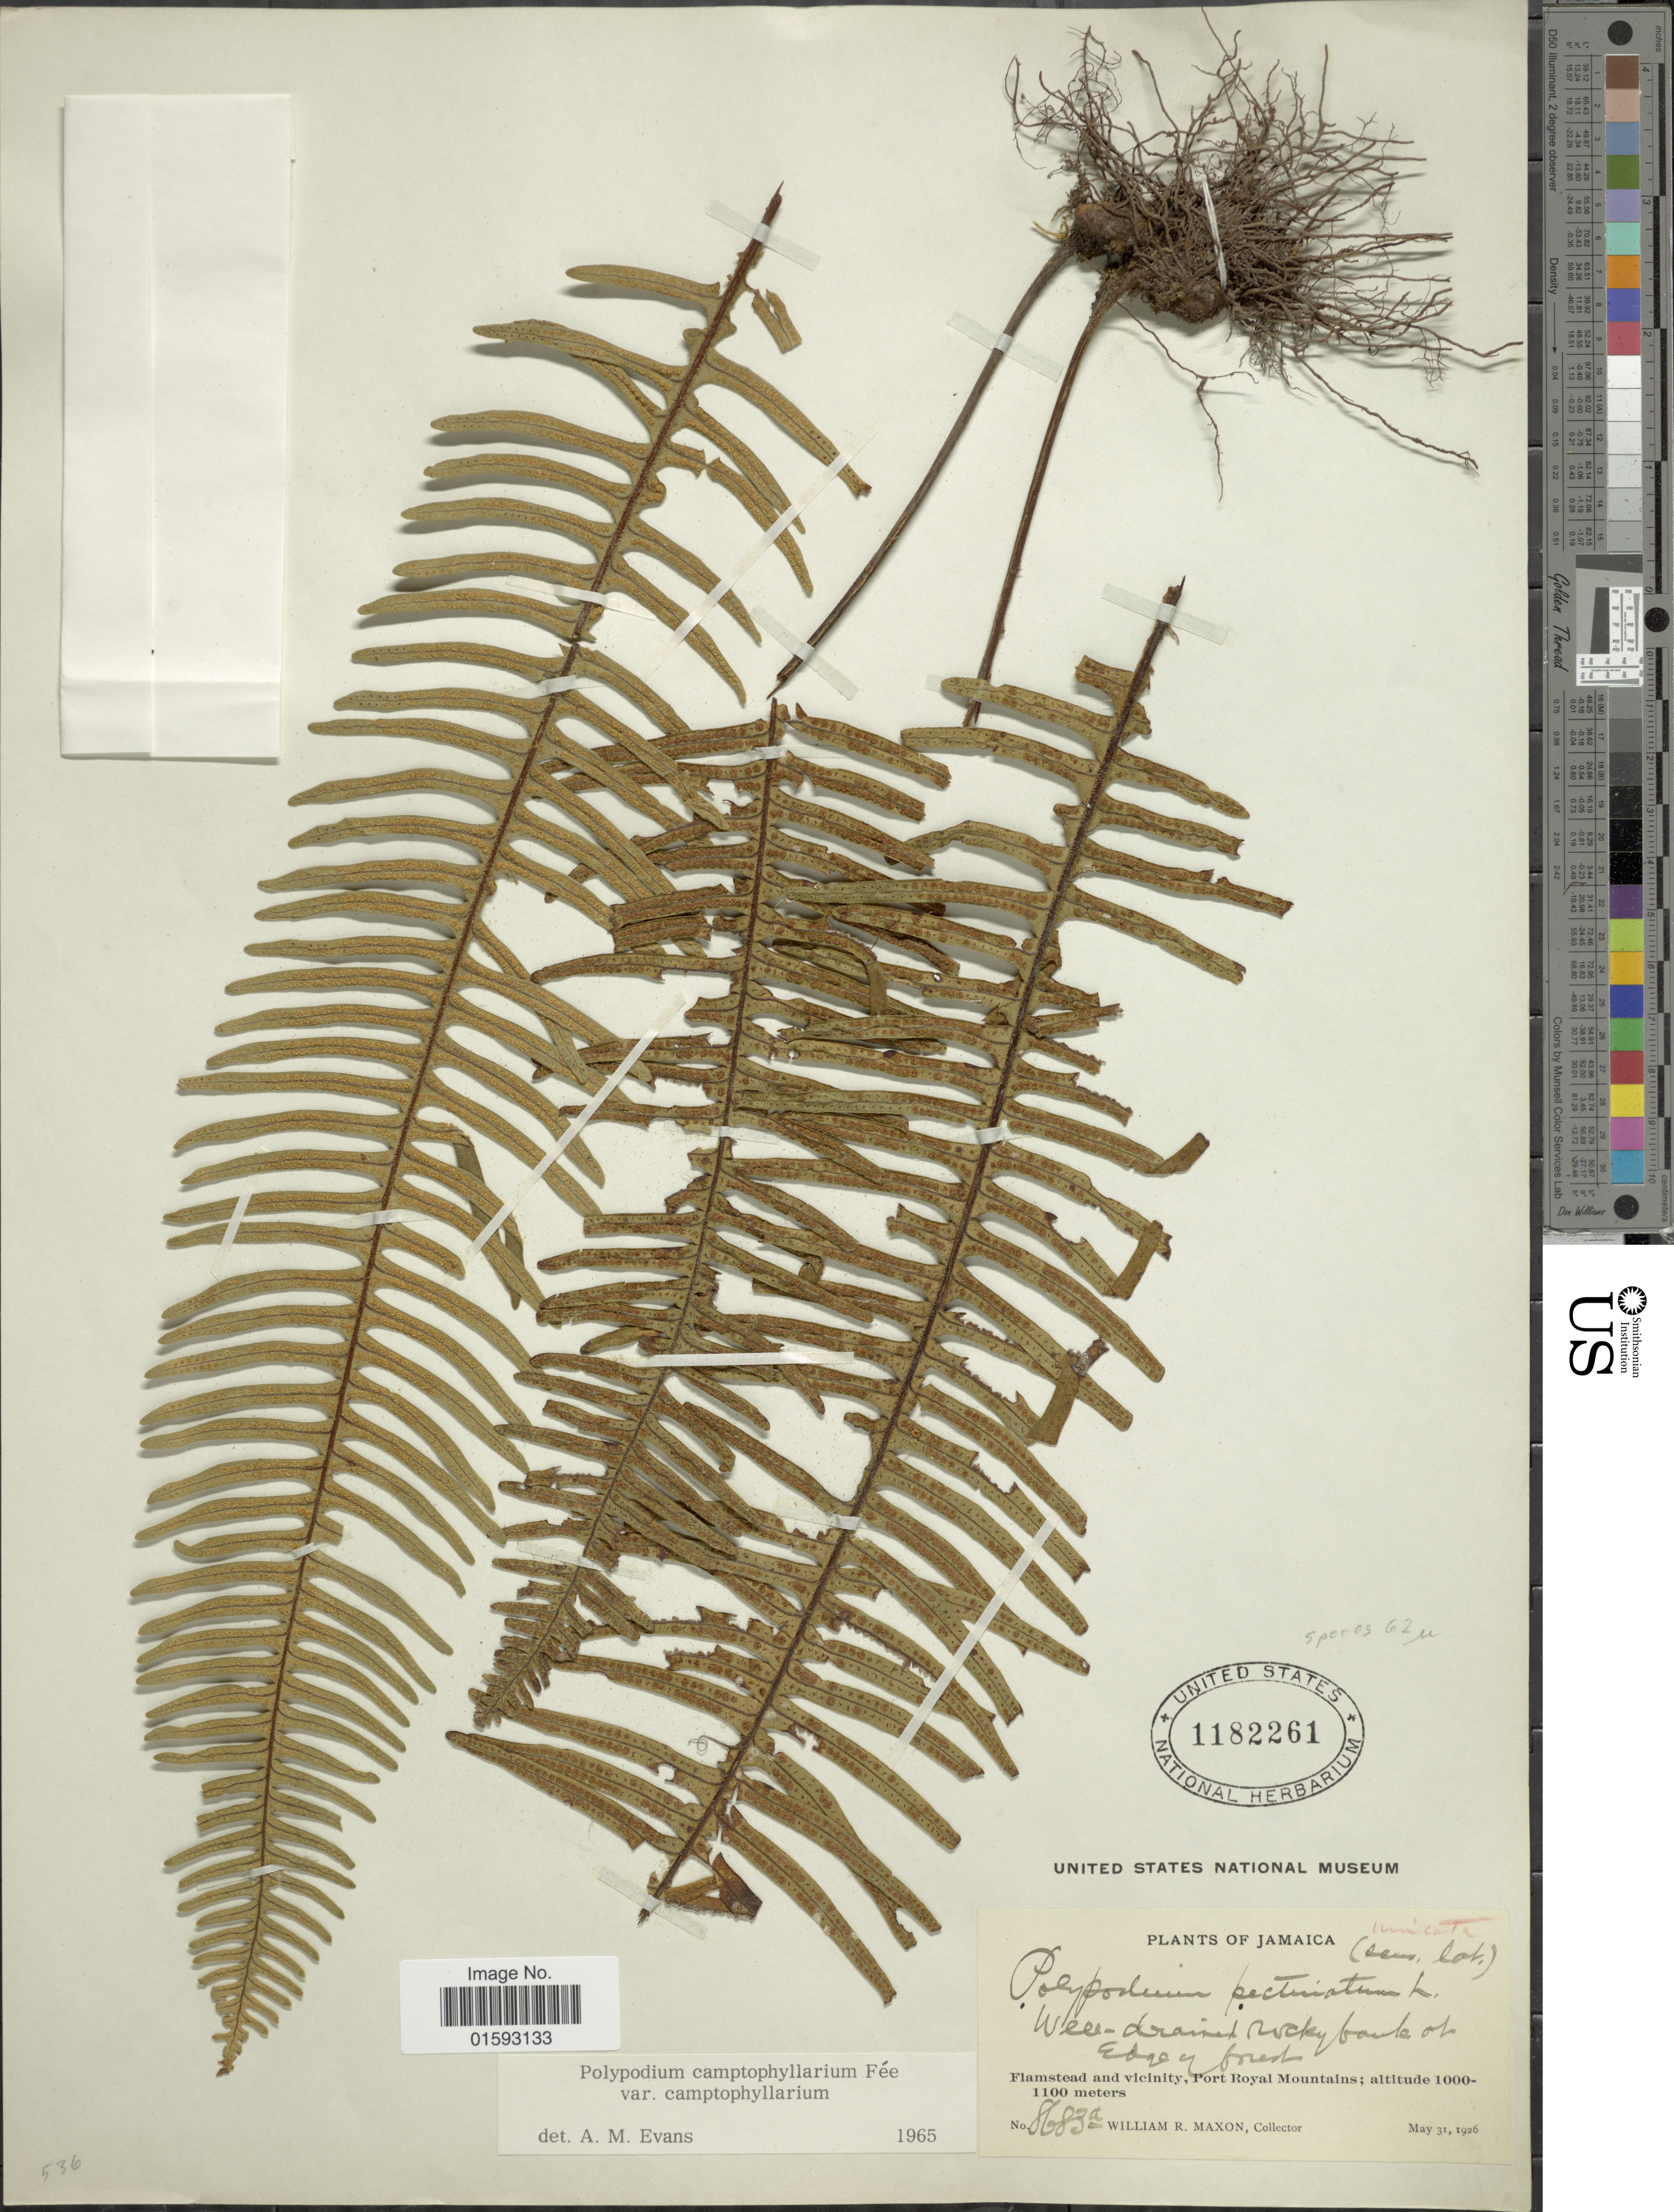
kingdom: Plantae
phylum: Tracheophyta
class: Polypodiopsida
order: Polypodiales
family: Polypodiaceae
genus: Pecluma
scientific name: Pecluma camptophyllaria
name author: (Fée) M.G. Price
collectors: W. R. Maxon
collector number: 8683a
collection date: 1926-05-31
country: Jamaica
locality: Flamstead and vicinity, Port Royal Mountains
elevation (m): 1000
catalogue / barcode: US 1182261